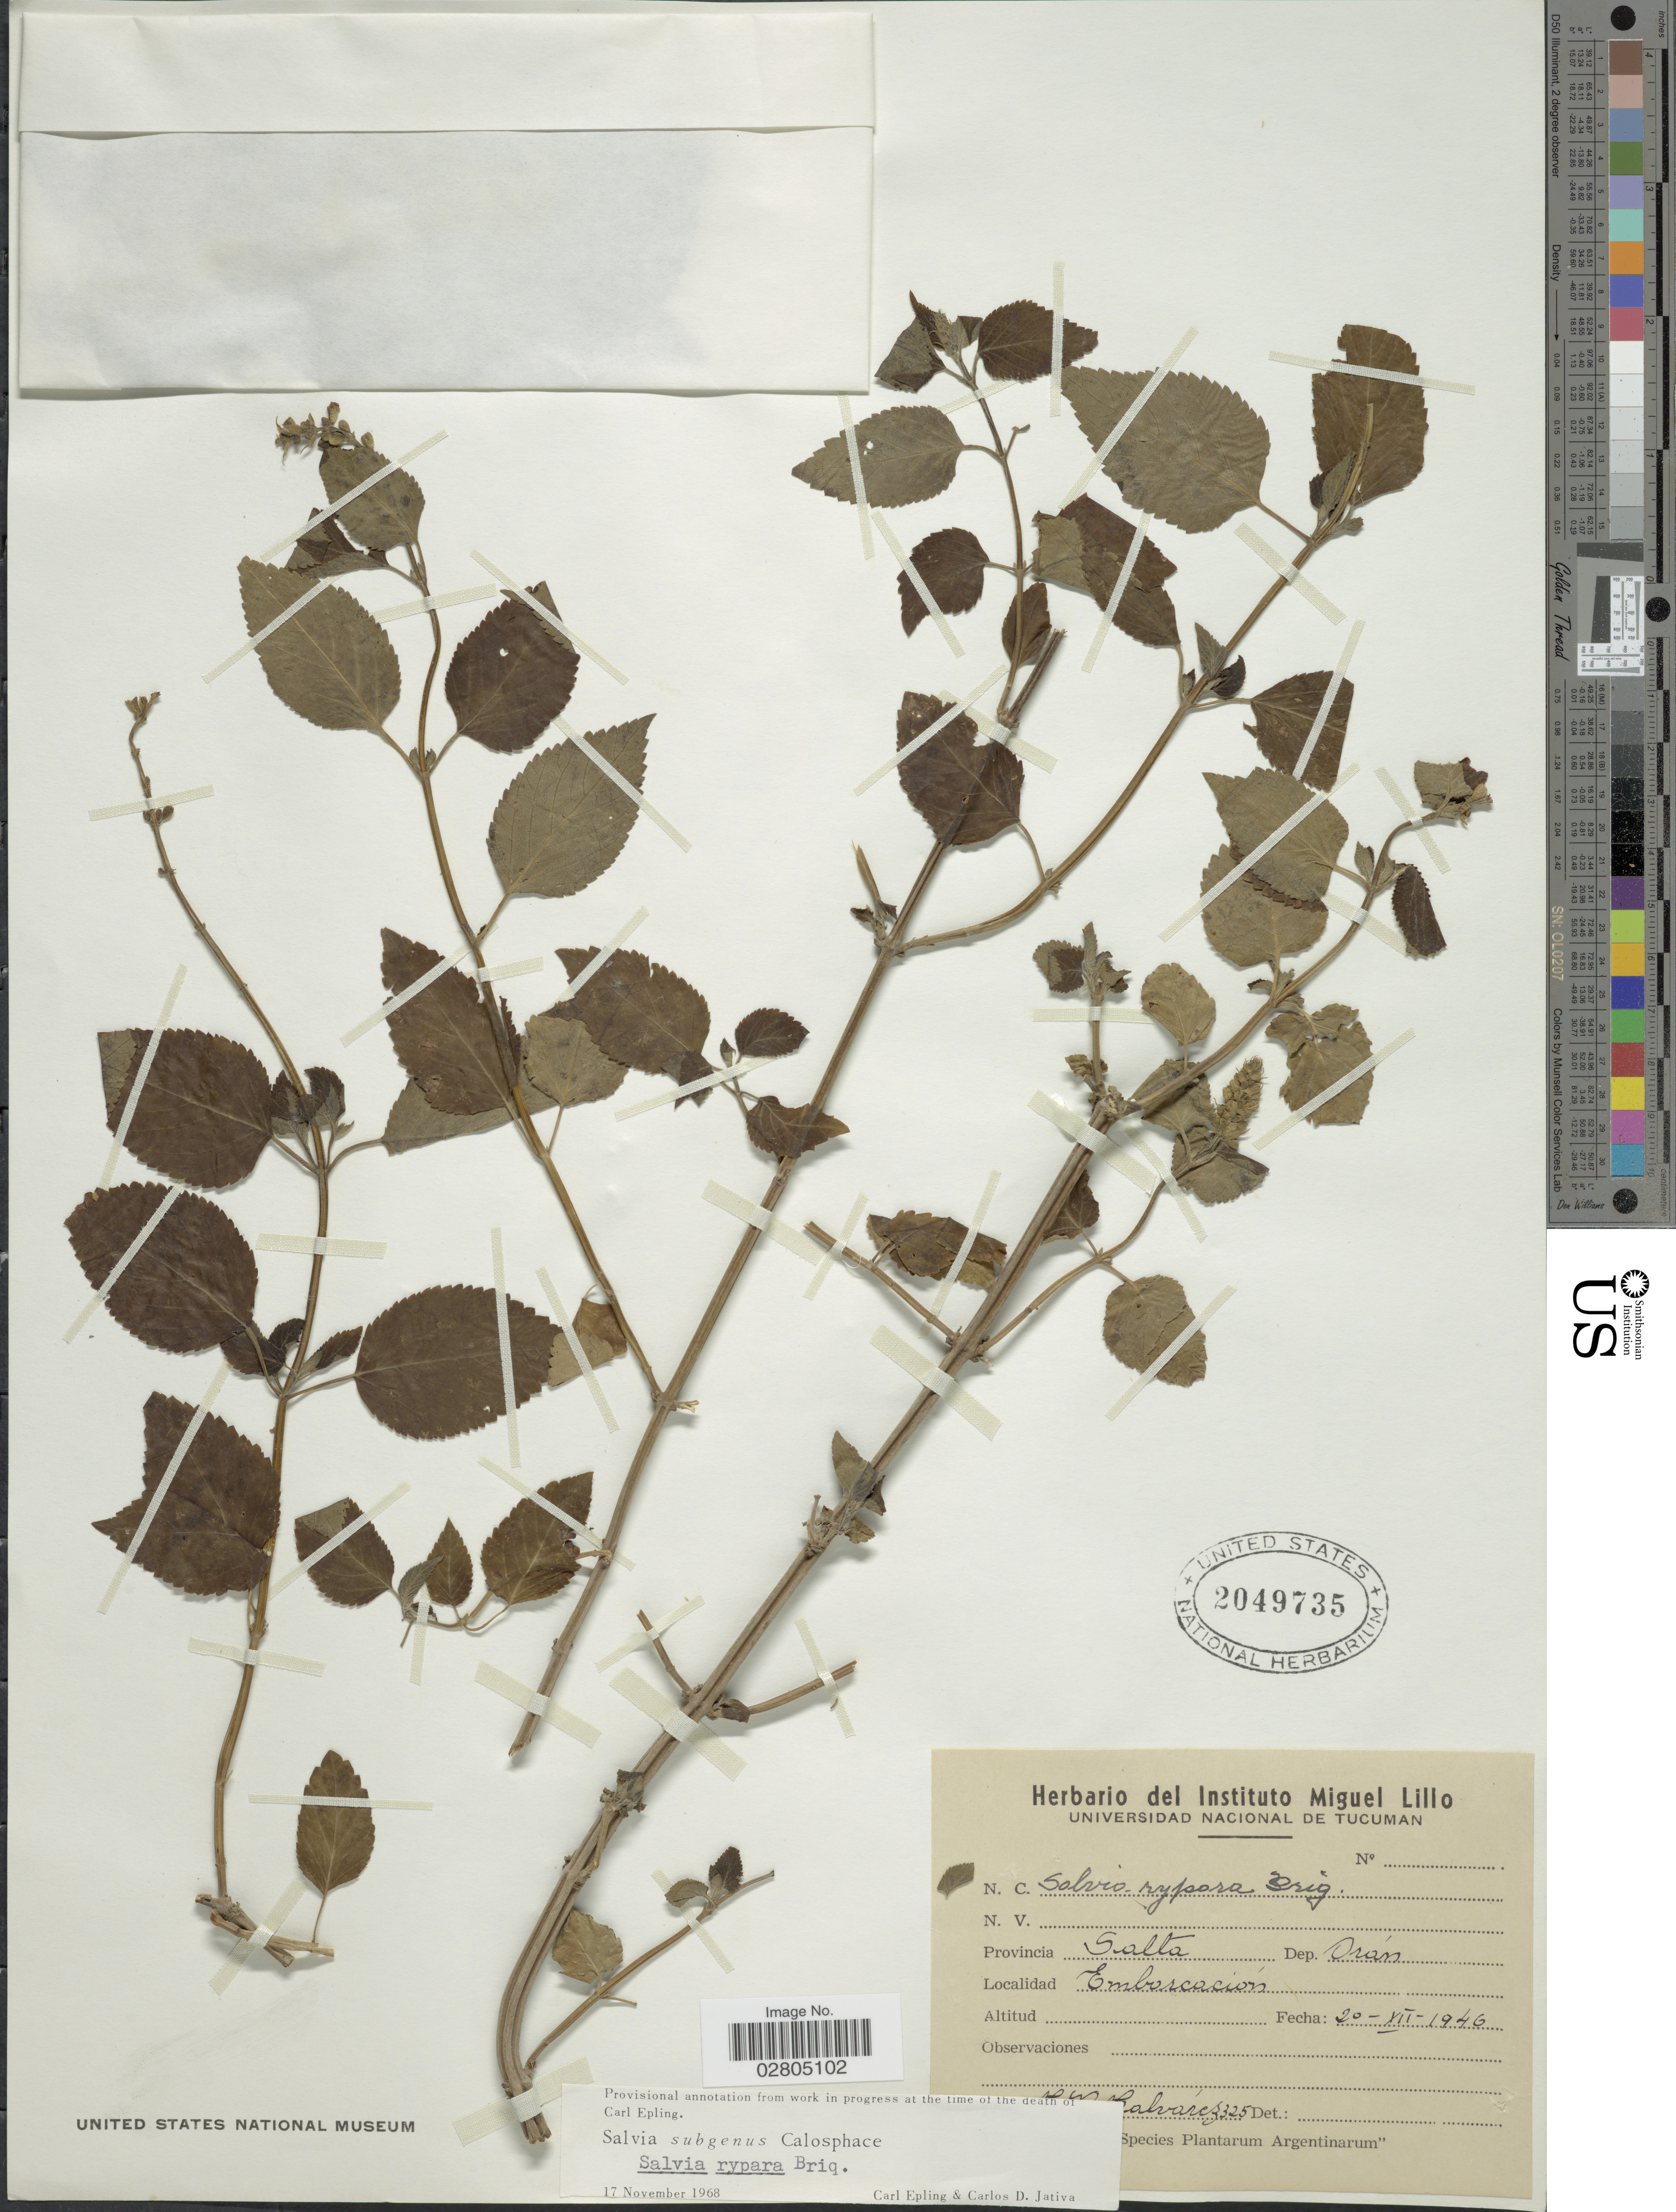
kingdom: Plantae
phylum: Tracheophyta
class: Magnoliopsida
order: Lamiales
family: Lamiaceae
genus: Salvia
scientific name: Salvia rusbyi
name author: Britton ex Rusby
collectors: M. Malvárez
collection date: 1946-12-20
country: Argentina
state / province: Salta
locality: Dep. Orán., Emborcación.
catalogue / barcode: US 2049735